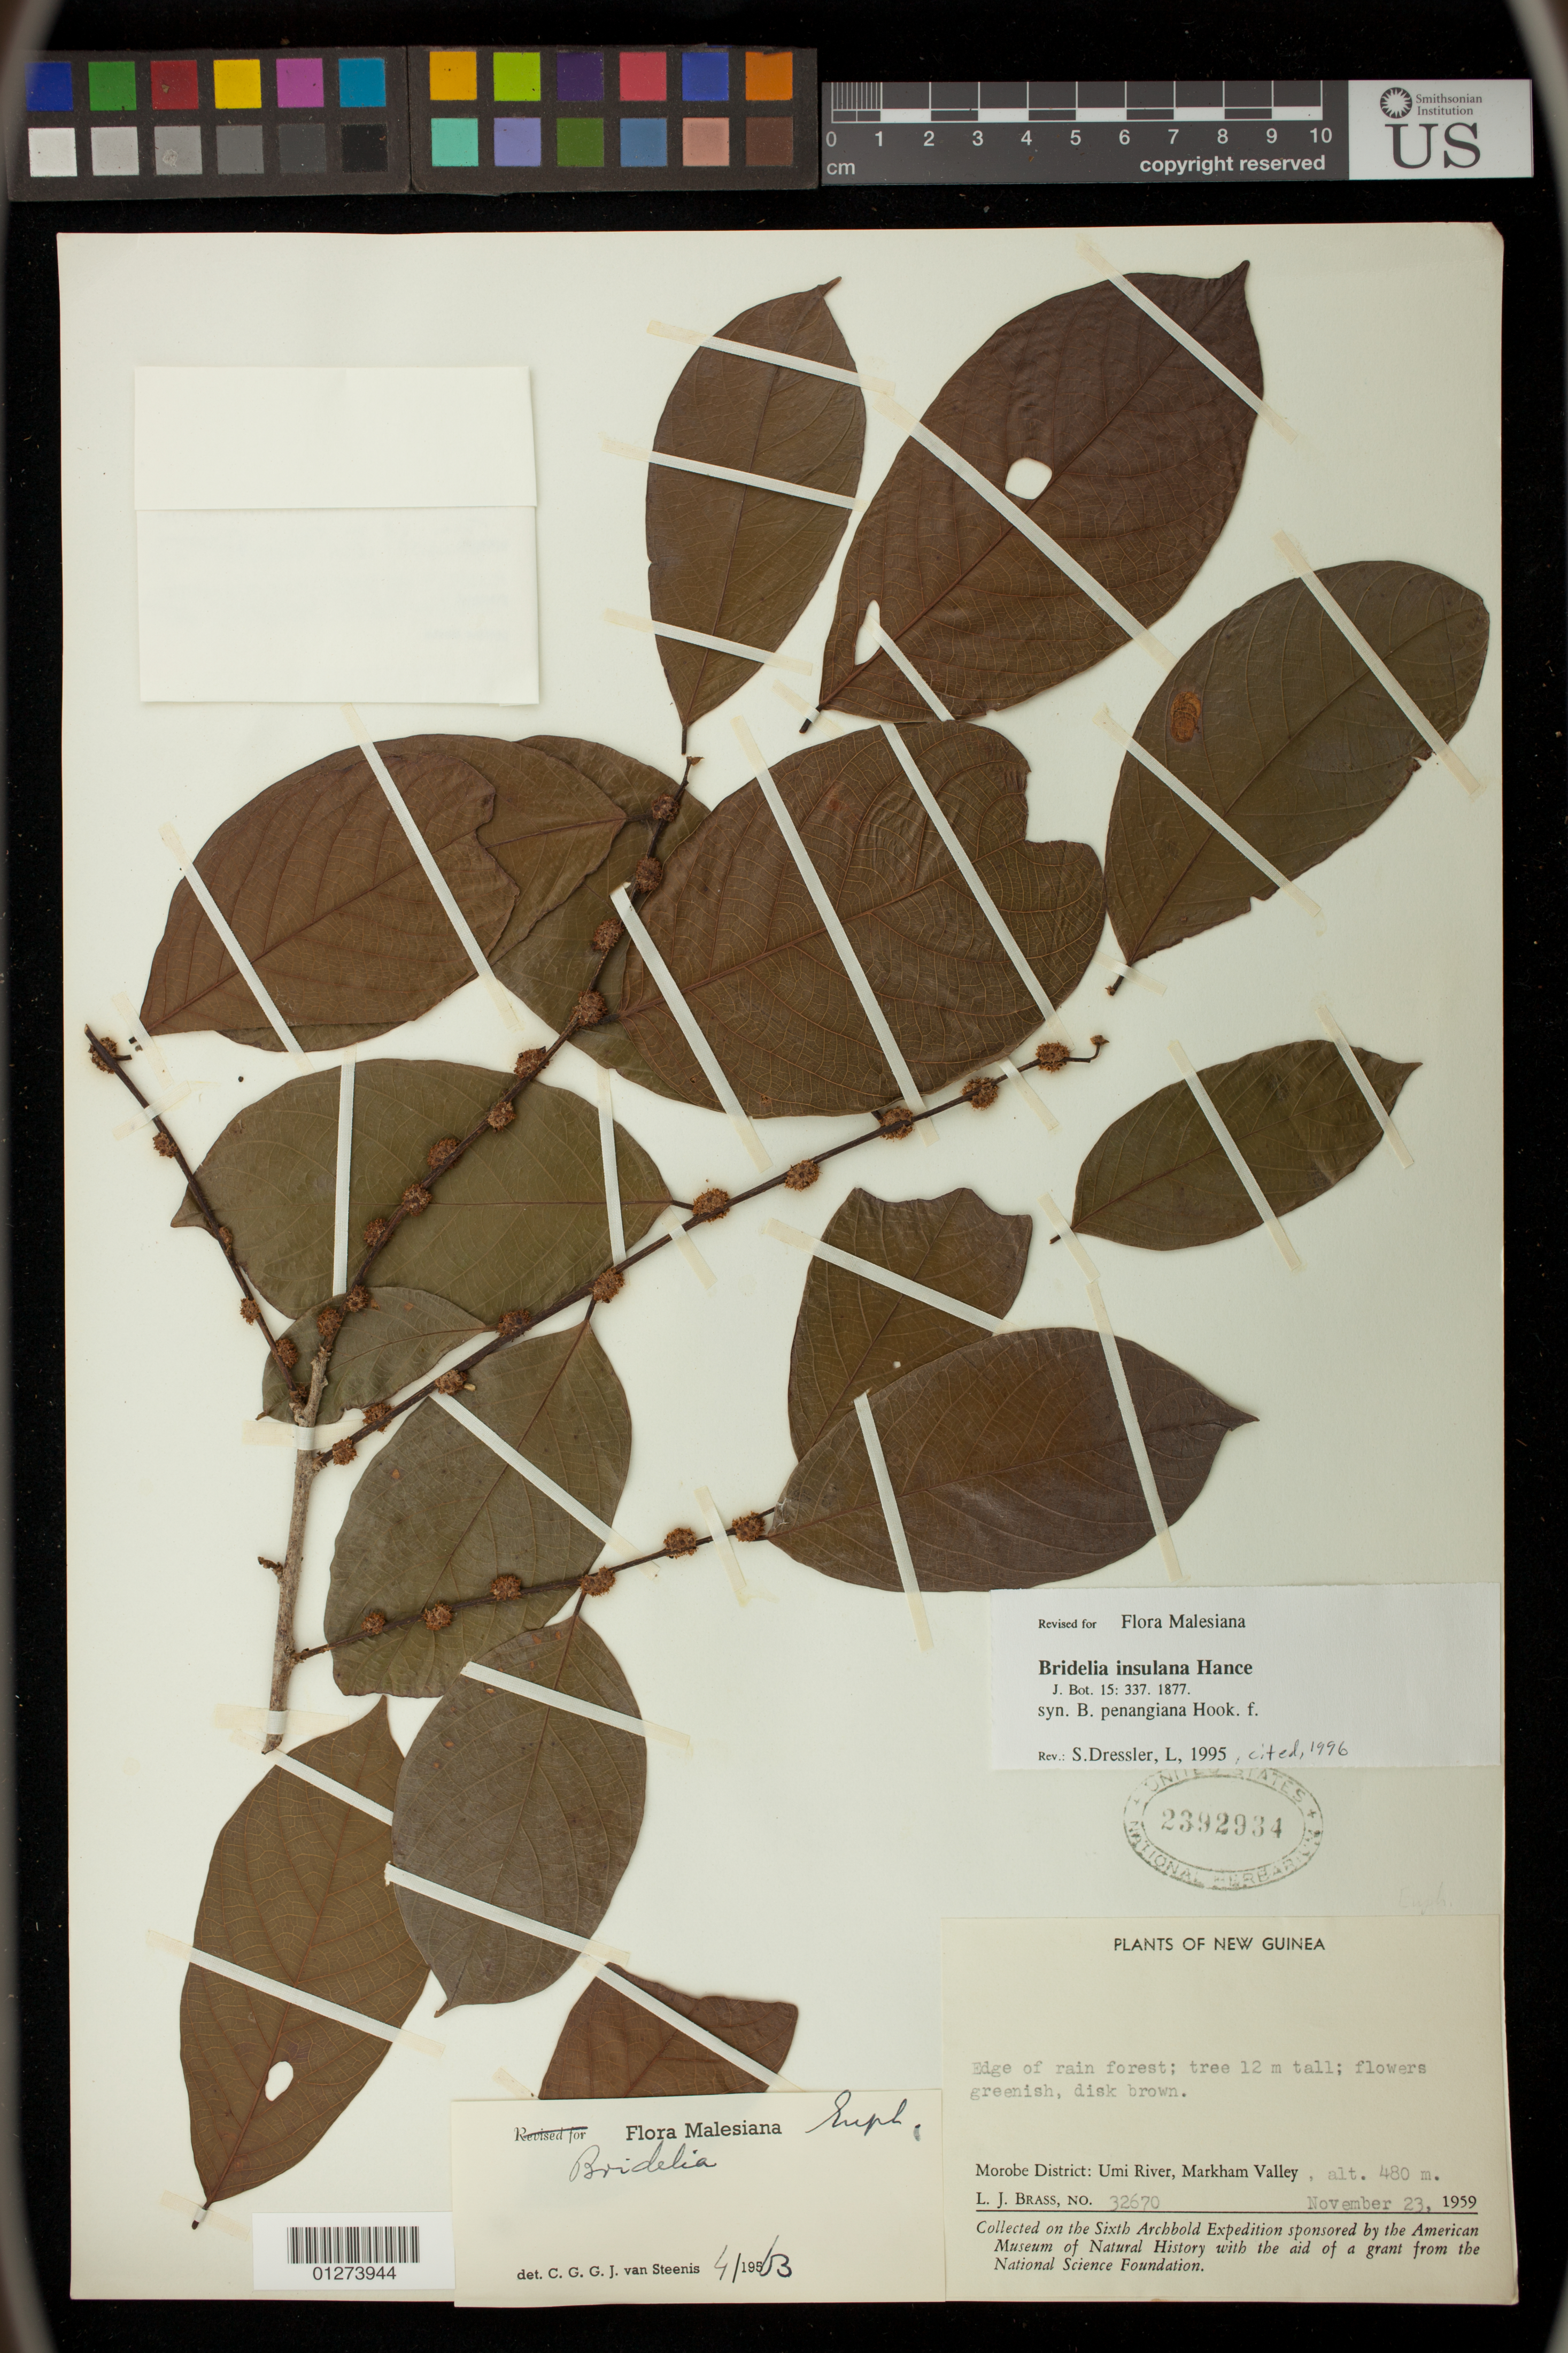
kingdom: Plantae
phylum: Tracheophyta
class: Magnoliopsida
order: Malpighiales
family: Phyllanthaceae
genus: Bridelia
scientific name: Bridelia insulana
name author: Hance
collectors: L. J. Brass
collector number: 32670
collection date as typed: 23 Nov 1959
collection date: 1959-11-23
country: Papua New Guinea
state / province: Morobe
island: New Guinea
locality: Umi river, markham valley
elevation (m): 480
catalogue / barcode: US 2392934